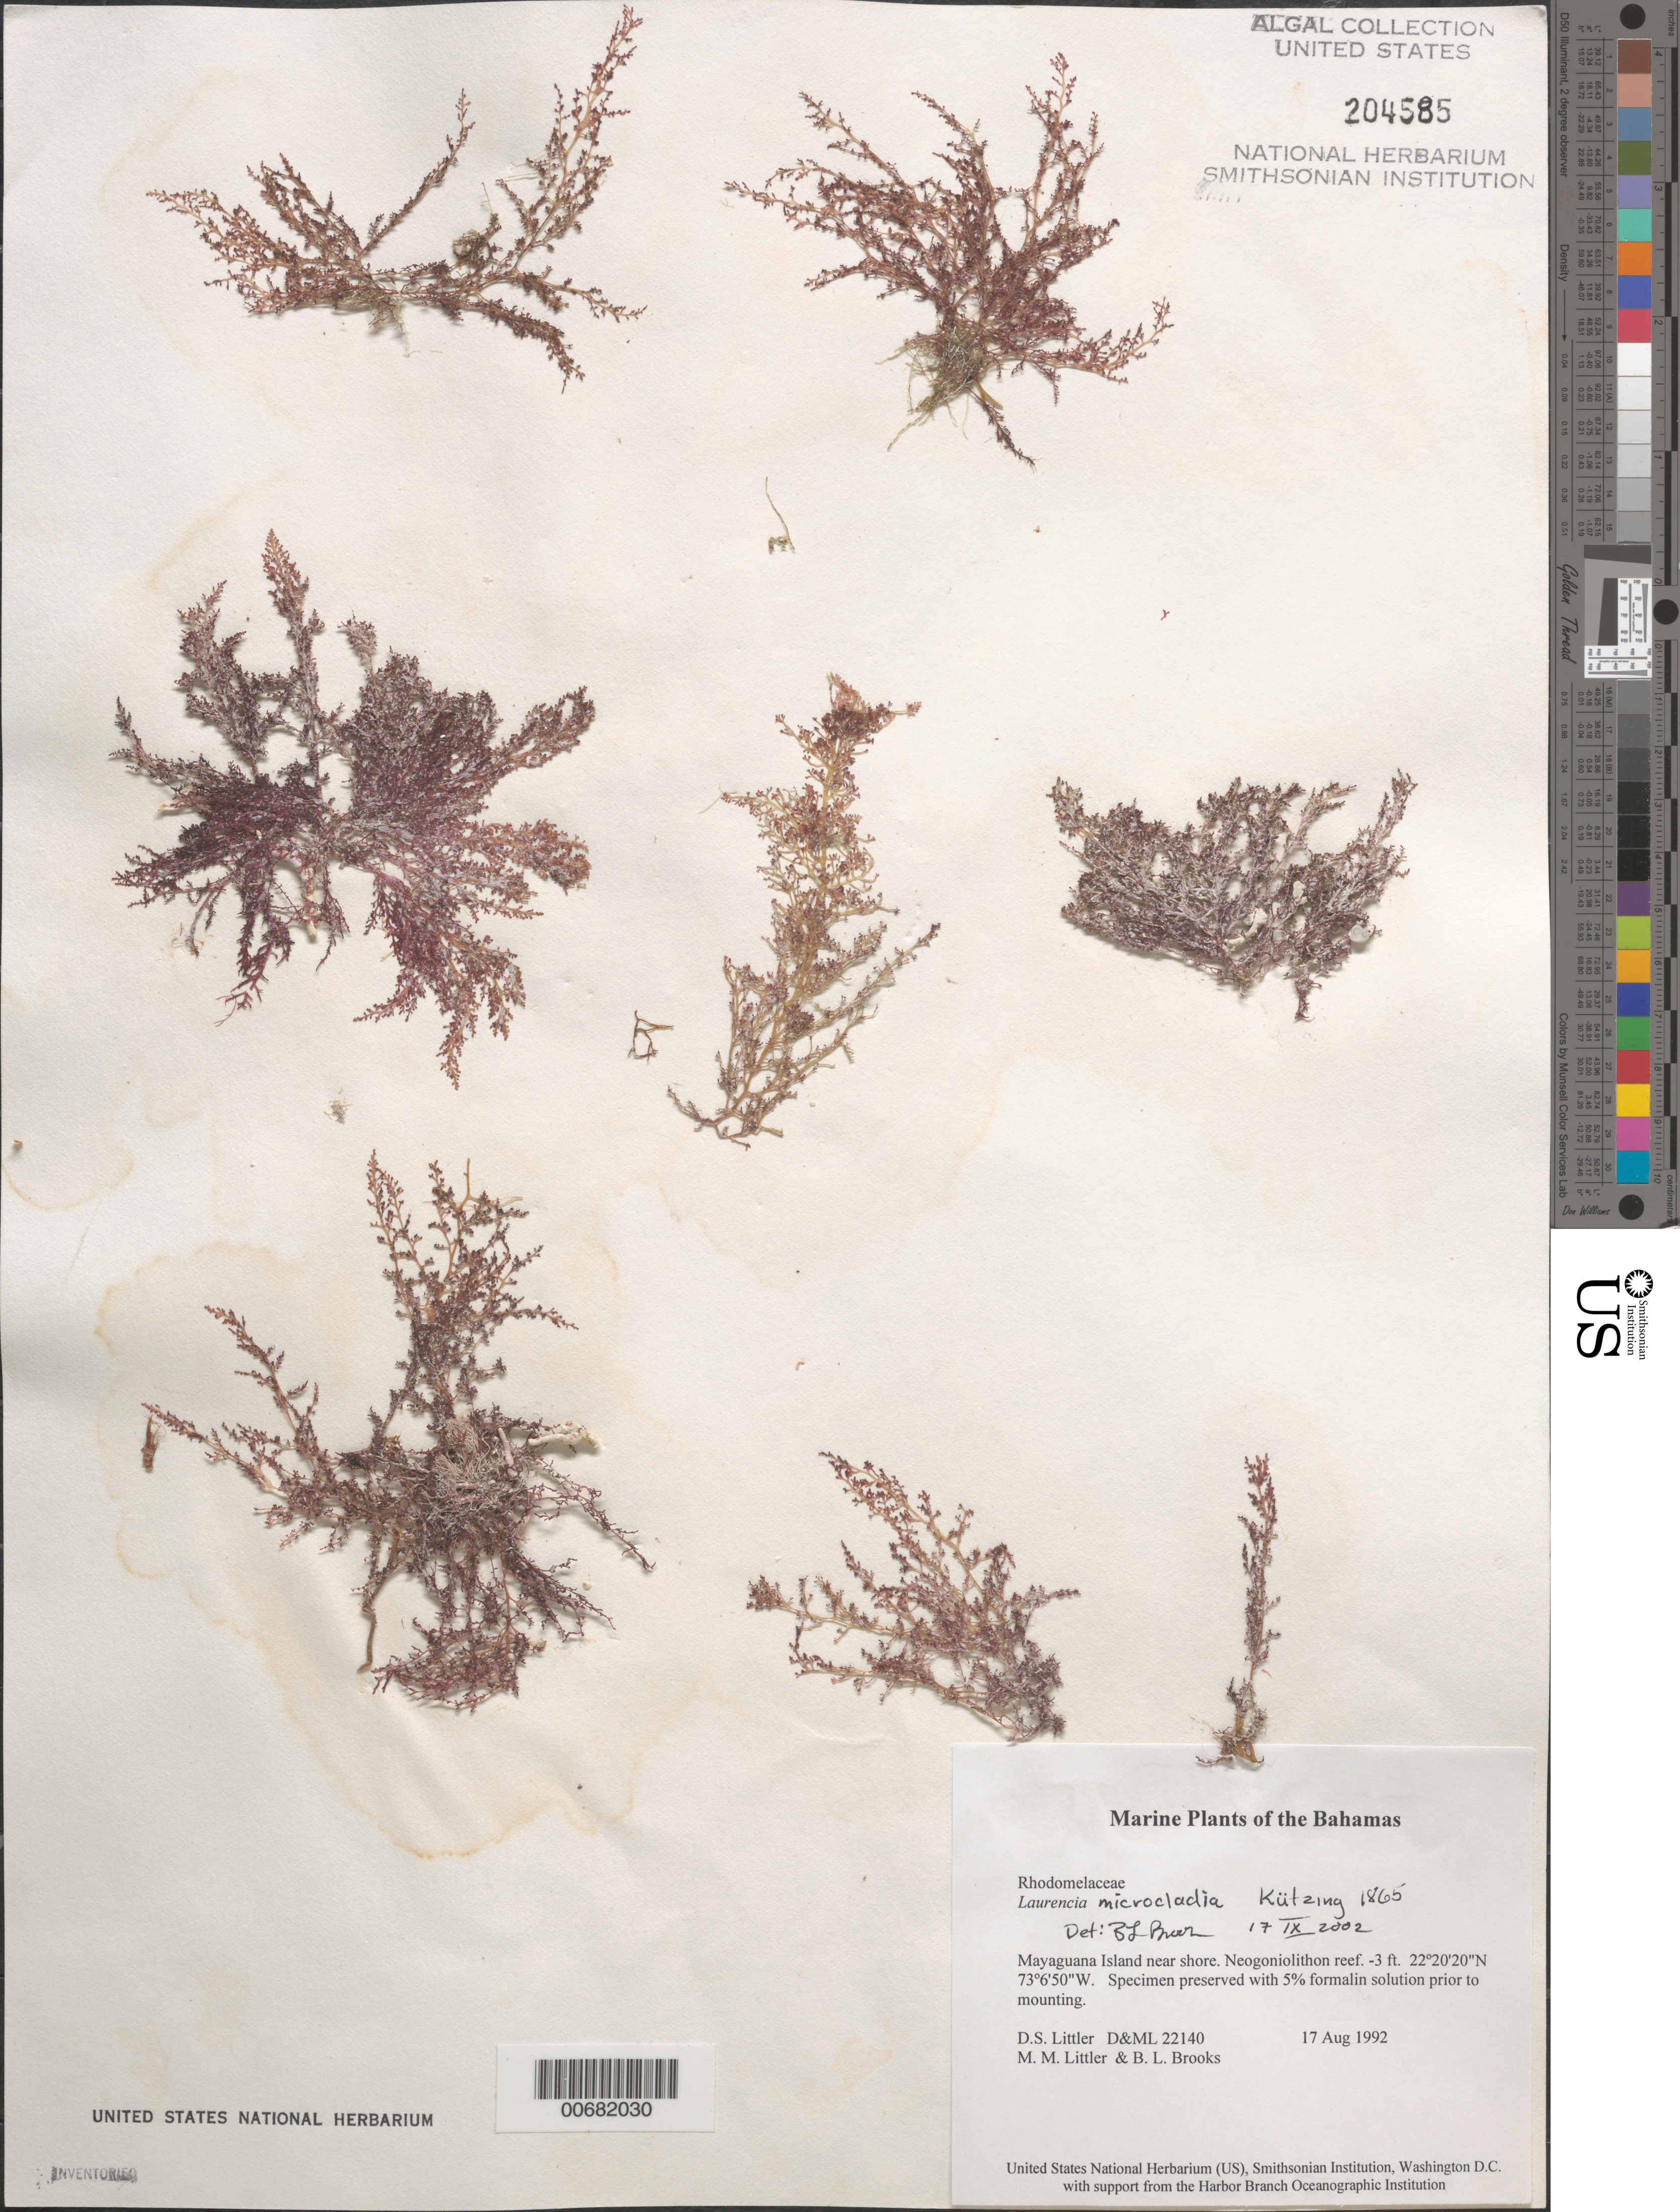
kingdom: Plantae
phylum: Rhodophyta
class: Florideophyceae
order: Ceramiales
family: Rhodomelaceae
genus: Laurencia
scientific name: Laurencia microcladia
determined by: Brooks, B. L., (BOT), Smithsonian Institution - National Museum of Natural History (UNITED STATES)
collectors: D. S. Littler, M. M. Littler & B. Brooks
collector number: D&ML 22140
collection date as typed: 17 Aug 1992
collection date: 1992-08-17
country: Bahamas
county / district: Mayaguana District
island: Mayaguana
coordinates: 22 20' 20" N, 73 6' 50" W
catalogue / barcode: US 204585